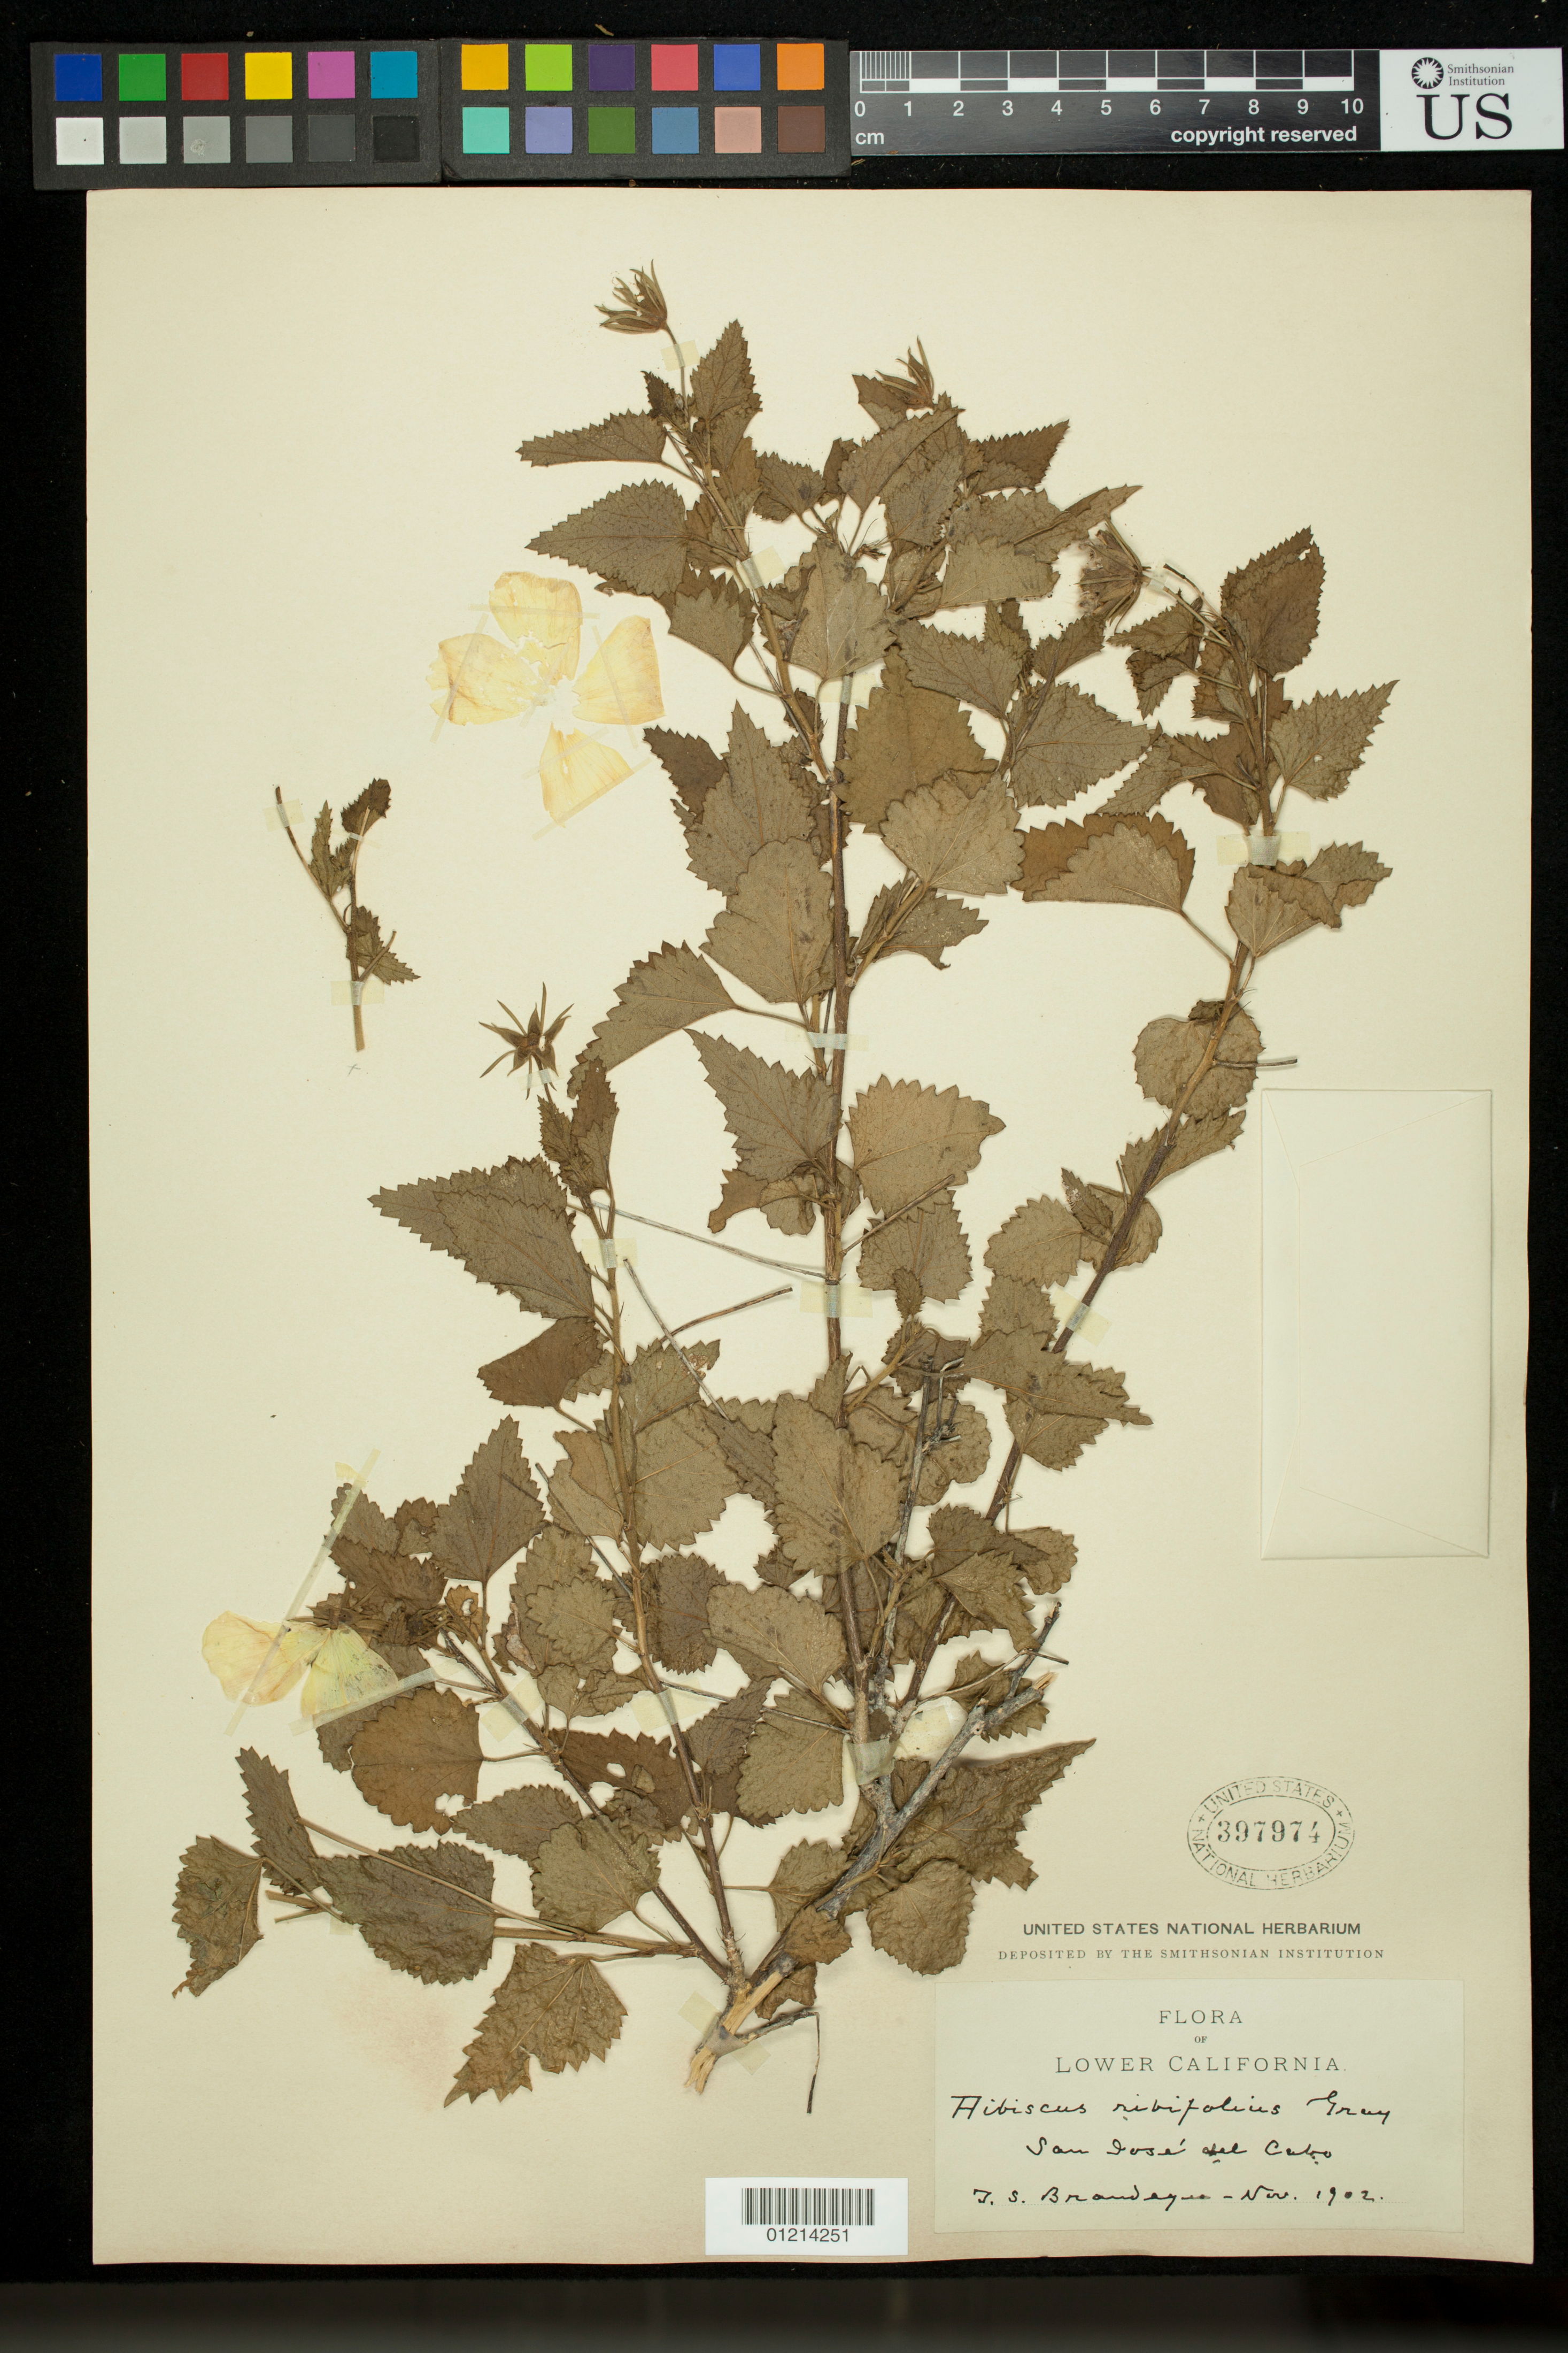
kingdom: Plantae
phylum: Tracheophyta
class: Magnoliopsida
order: Malvales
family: Malvaceae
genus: Hibiscus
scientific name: Hibiscus ribifolius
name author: A. Gray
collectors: T. S. Brandegee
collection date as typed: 1902-11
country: Mexico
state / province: Baja California Sur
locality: Lower California. San José del Cabo.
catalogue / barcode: US 397974